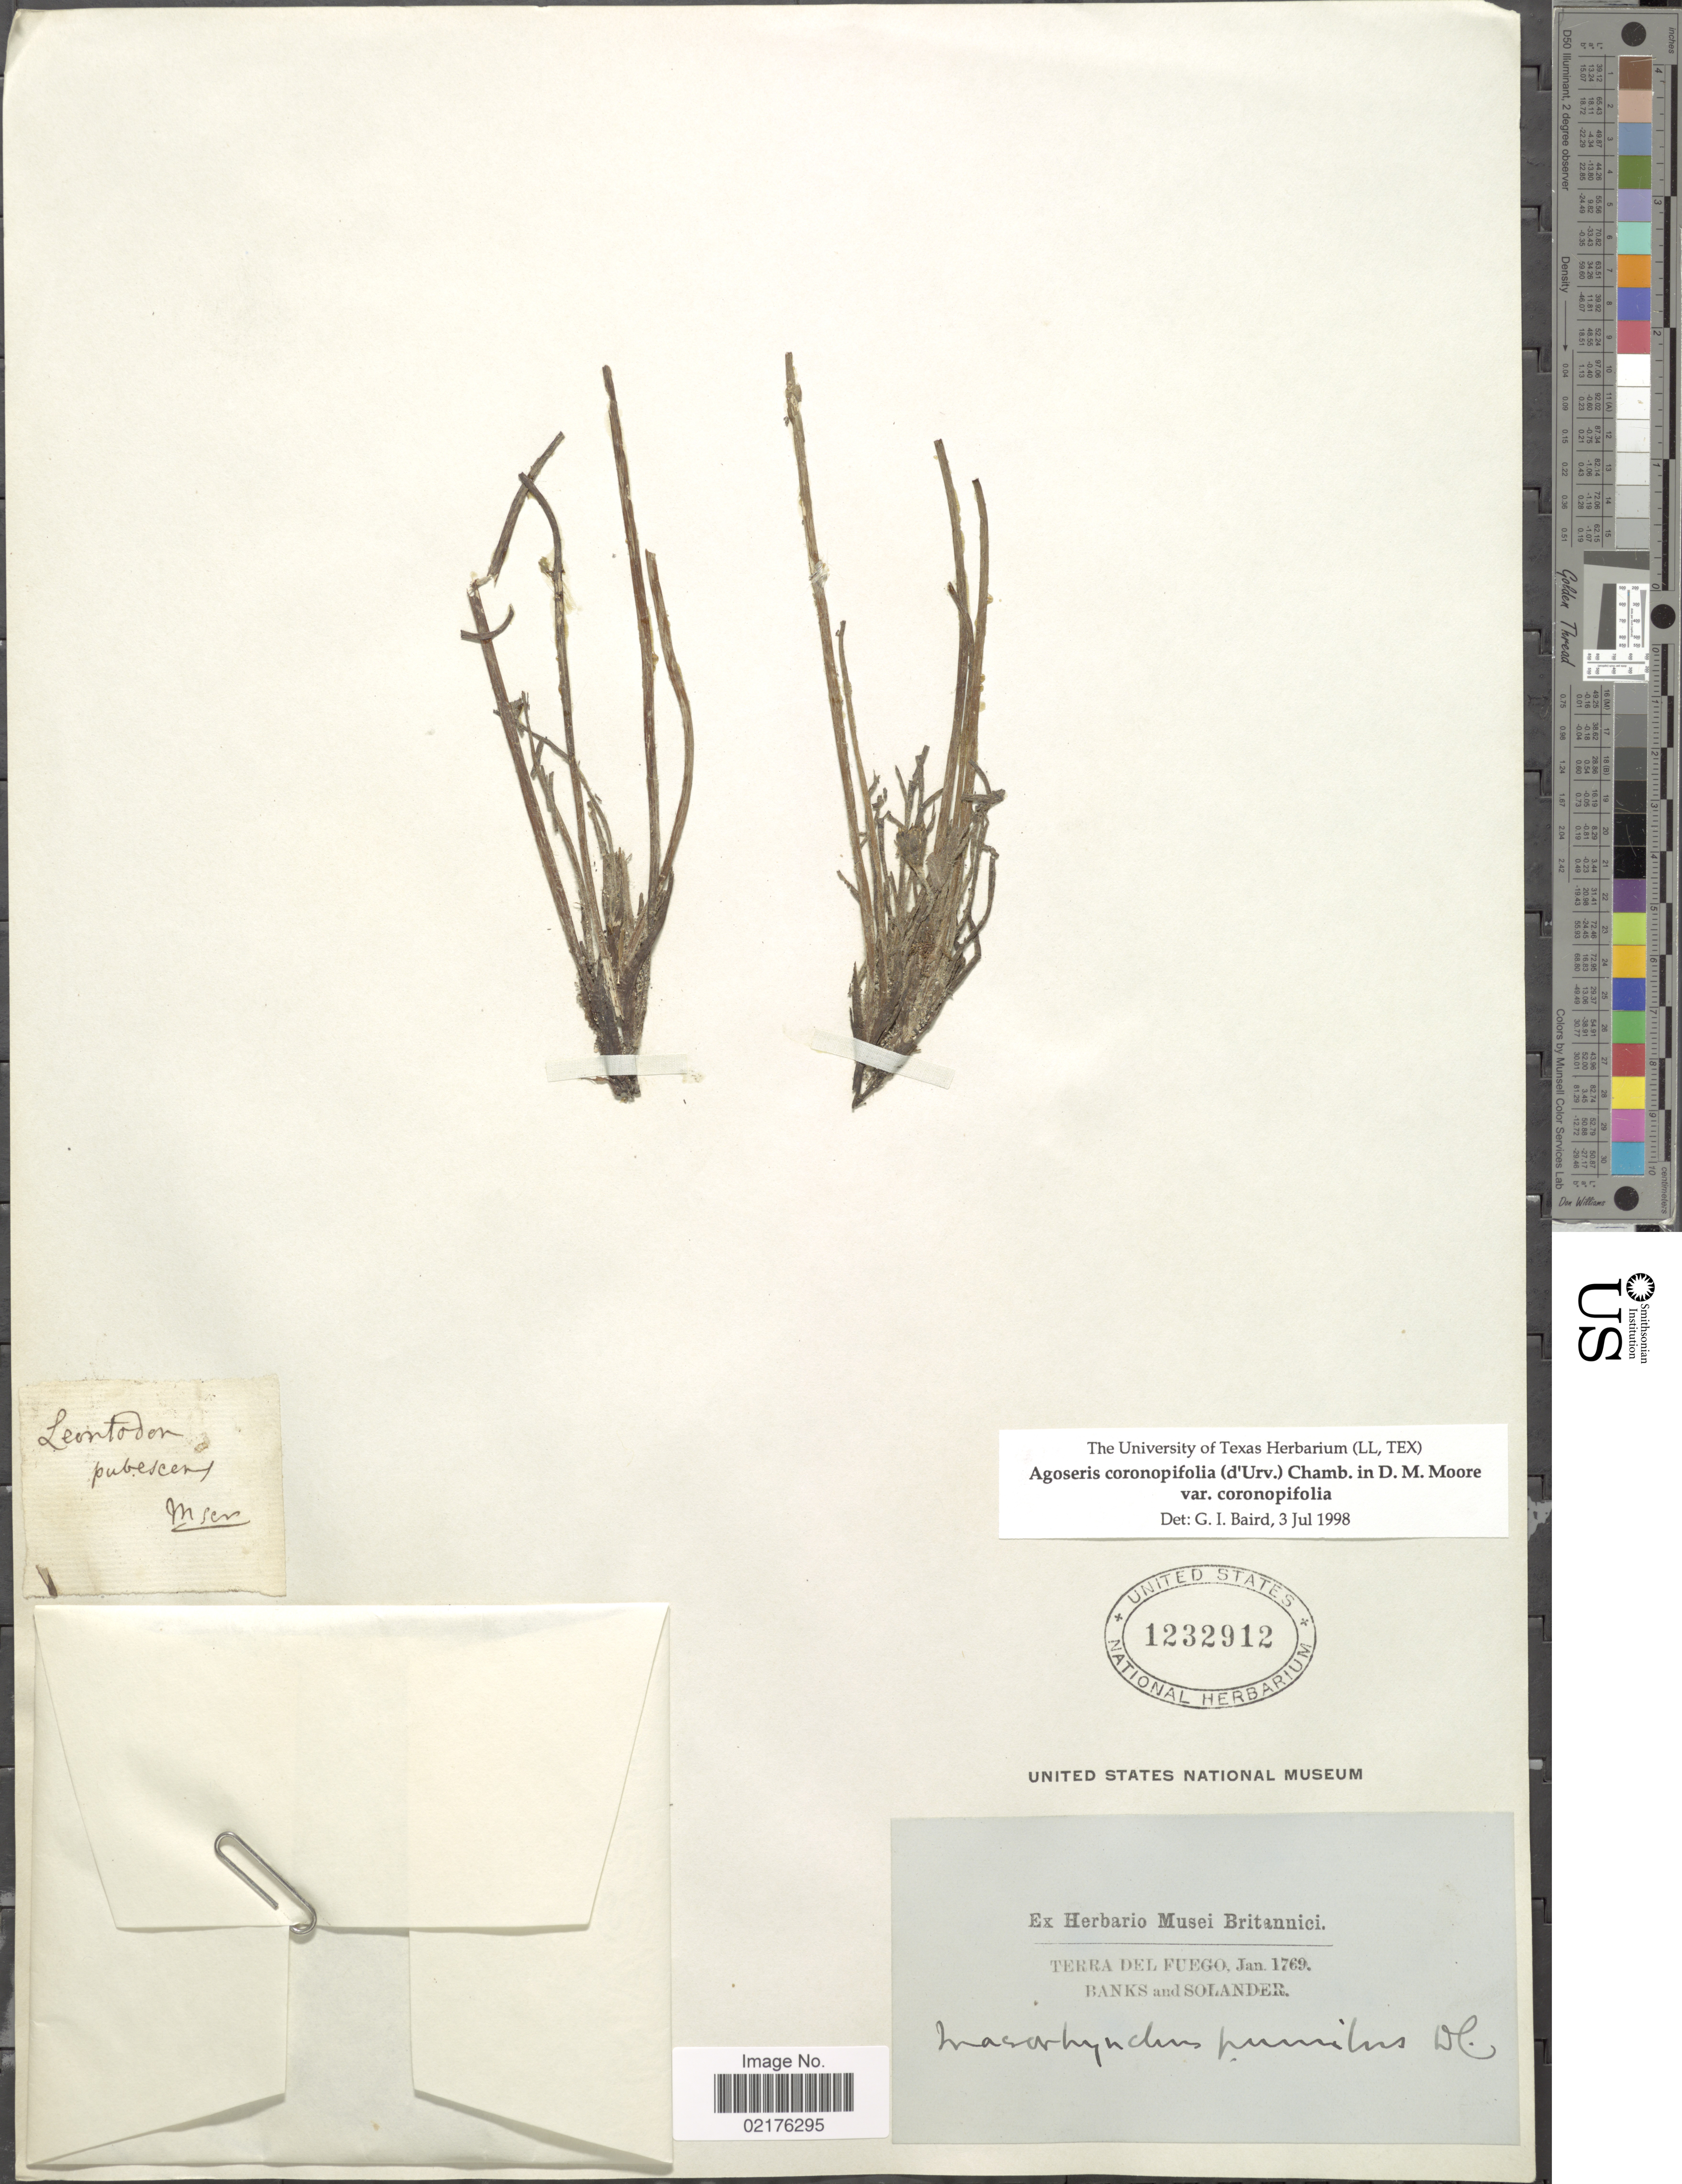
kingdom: Plantae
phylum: Tracheophyta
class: Magnoliopsida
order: Asterales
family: Asteraceae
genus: Agoseris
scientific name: Agoseris coronopifolia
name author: (d'Urv.) K.L. Chambers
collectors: ex herb. Musei Britannici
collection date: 1769-01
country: Argentina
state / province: Tierra del Fuego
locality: Terra del Fuego, Banks and Solander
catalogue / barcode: US 1232912